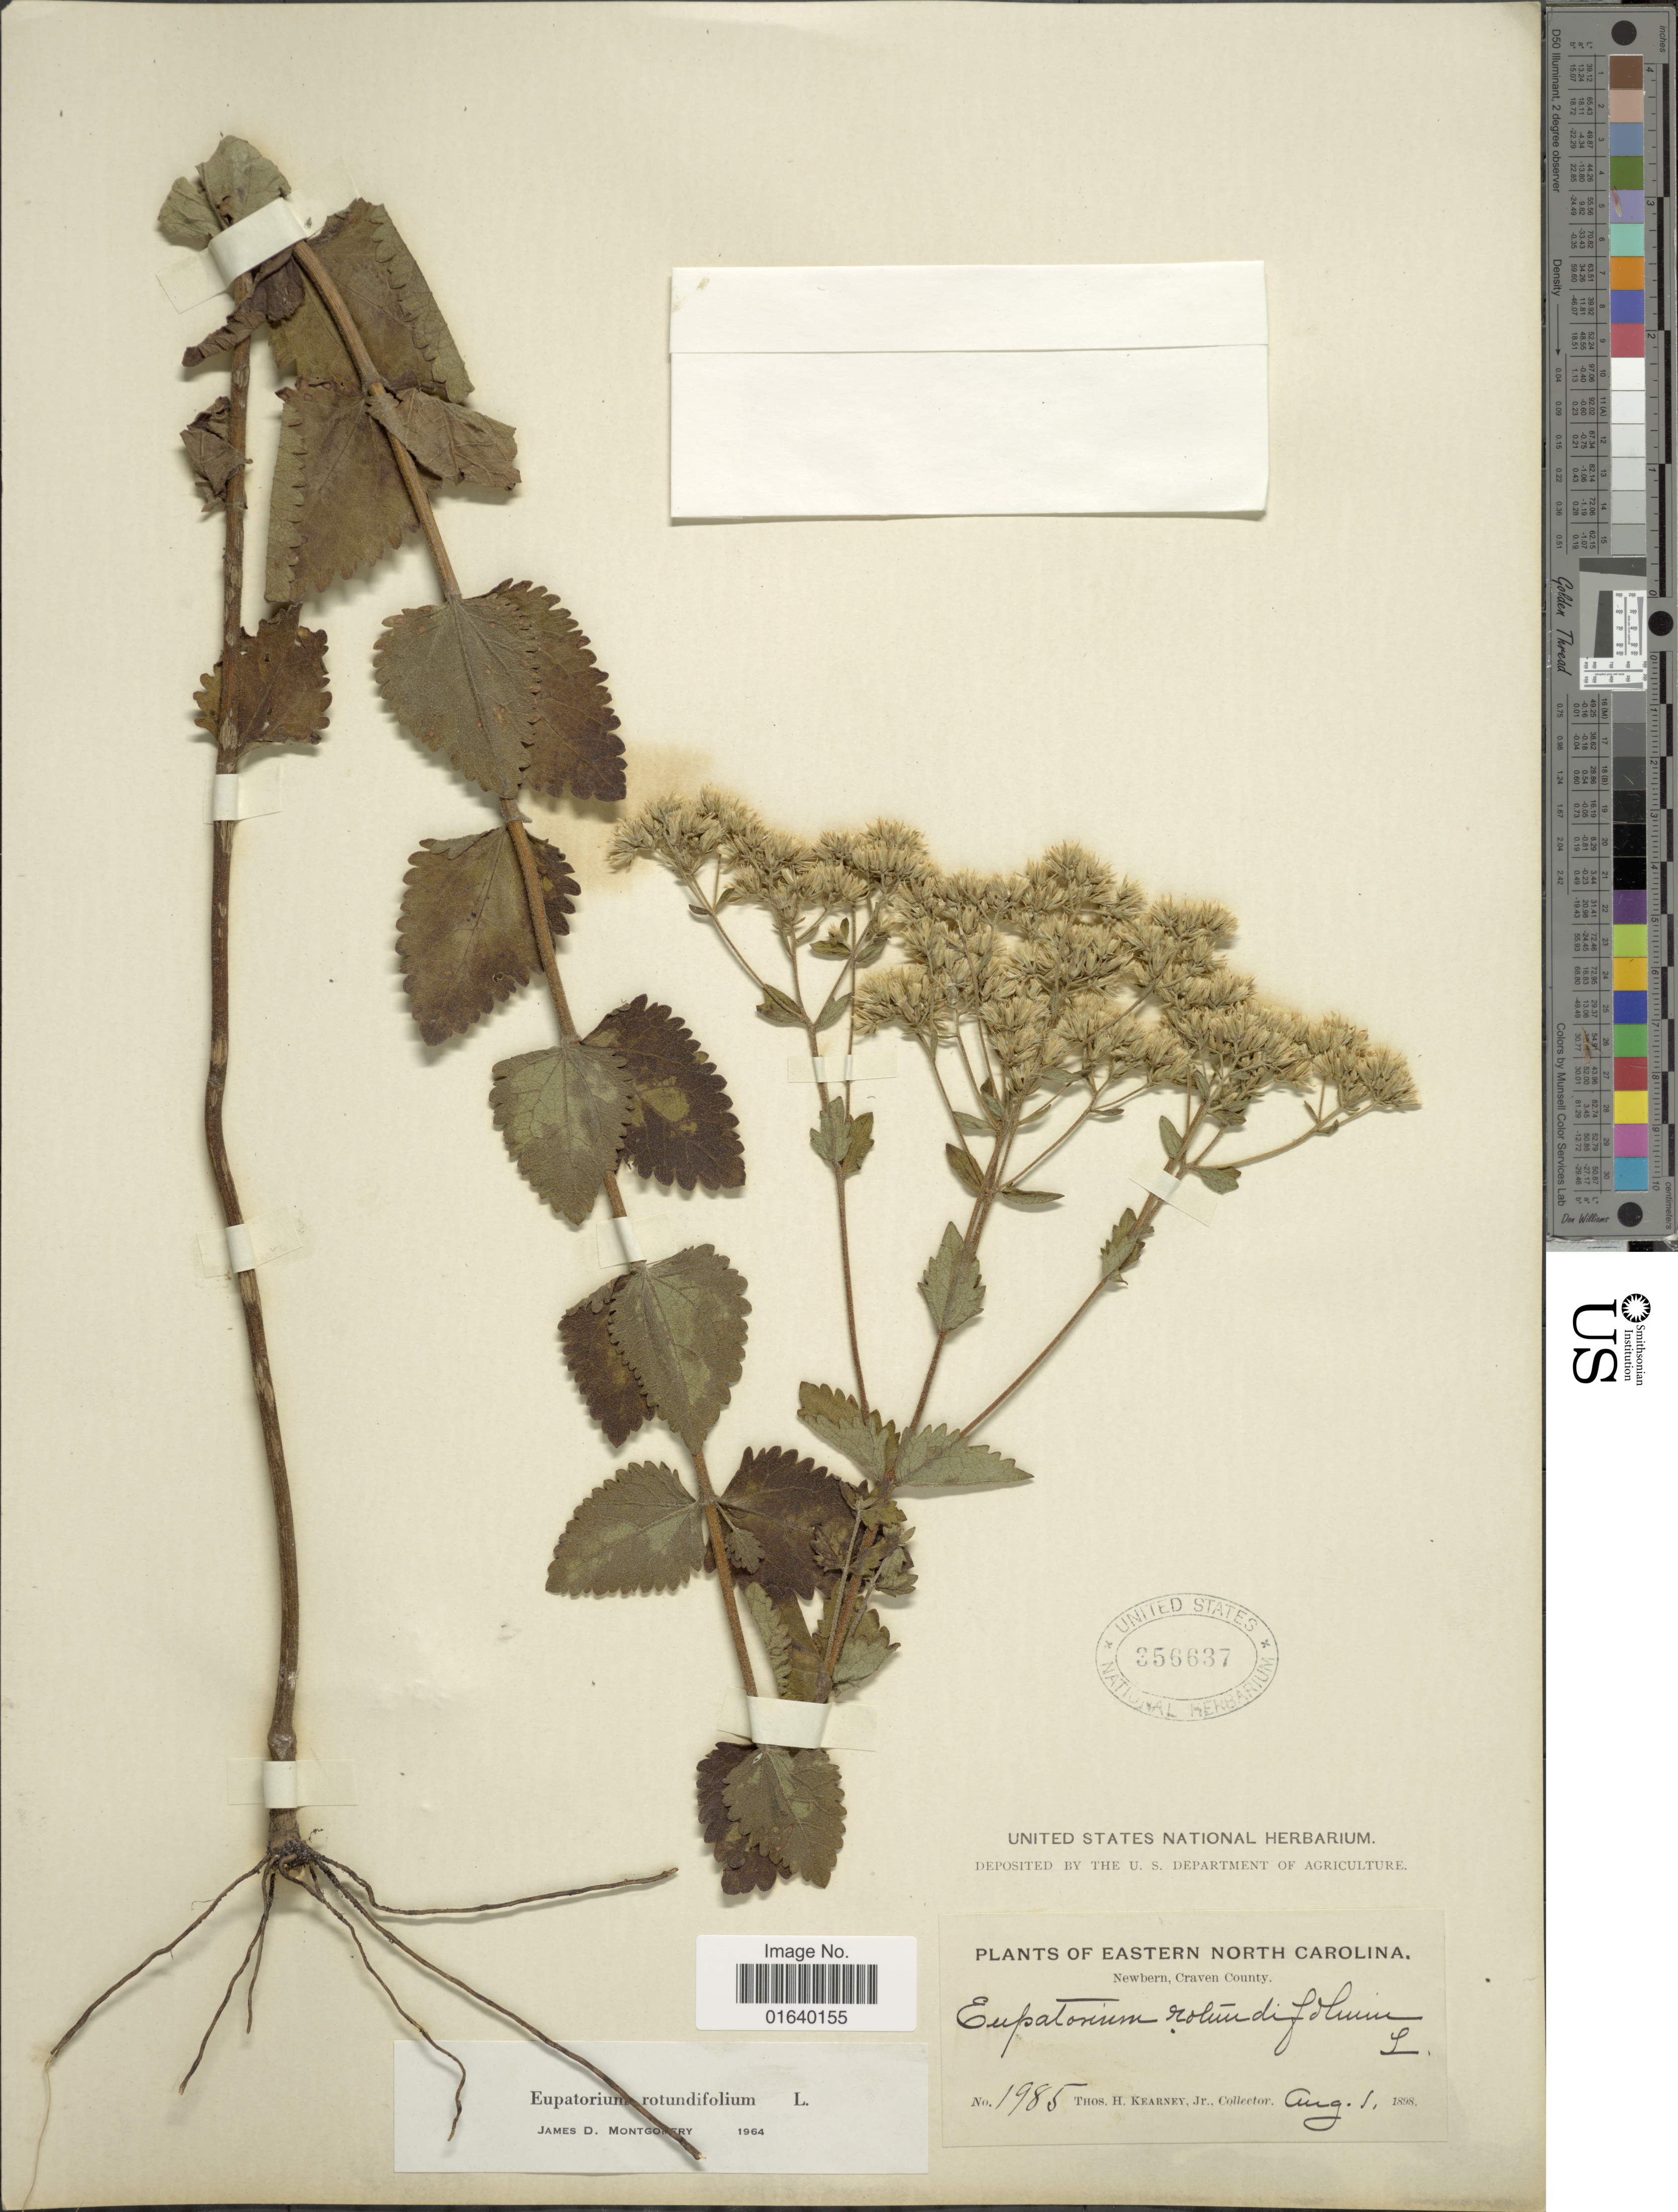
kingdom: Plantae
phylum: Tracheophyta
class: Magnoliopsida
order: Asterales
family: Asteraceae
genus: Eupatorium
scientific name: Eupatorium rotundifolium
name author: L.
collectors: T. H. Kearney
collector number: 1985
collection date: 1898-08-01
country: United States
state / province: North Carolina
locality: Eastern North Carolina, Newbern, Craven County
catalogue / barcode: US 356637